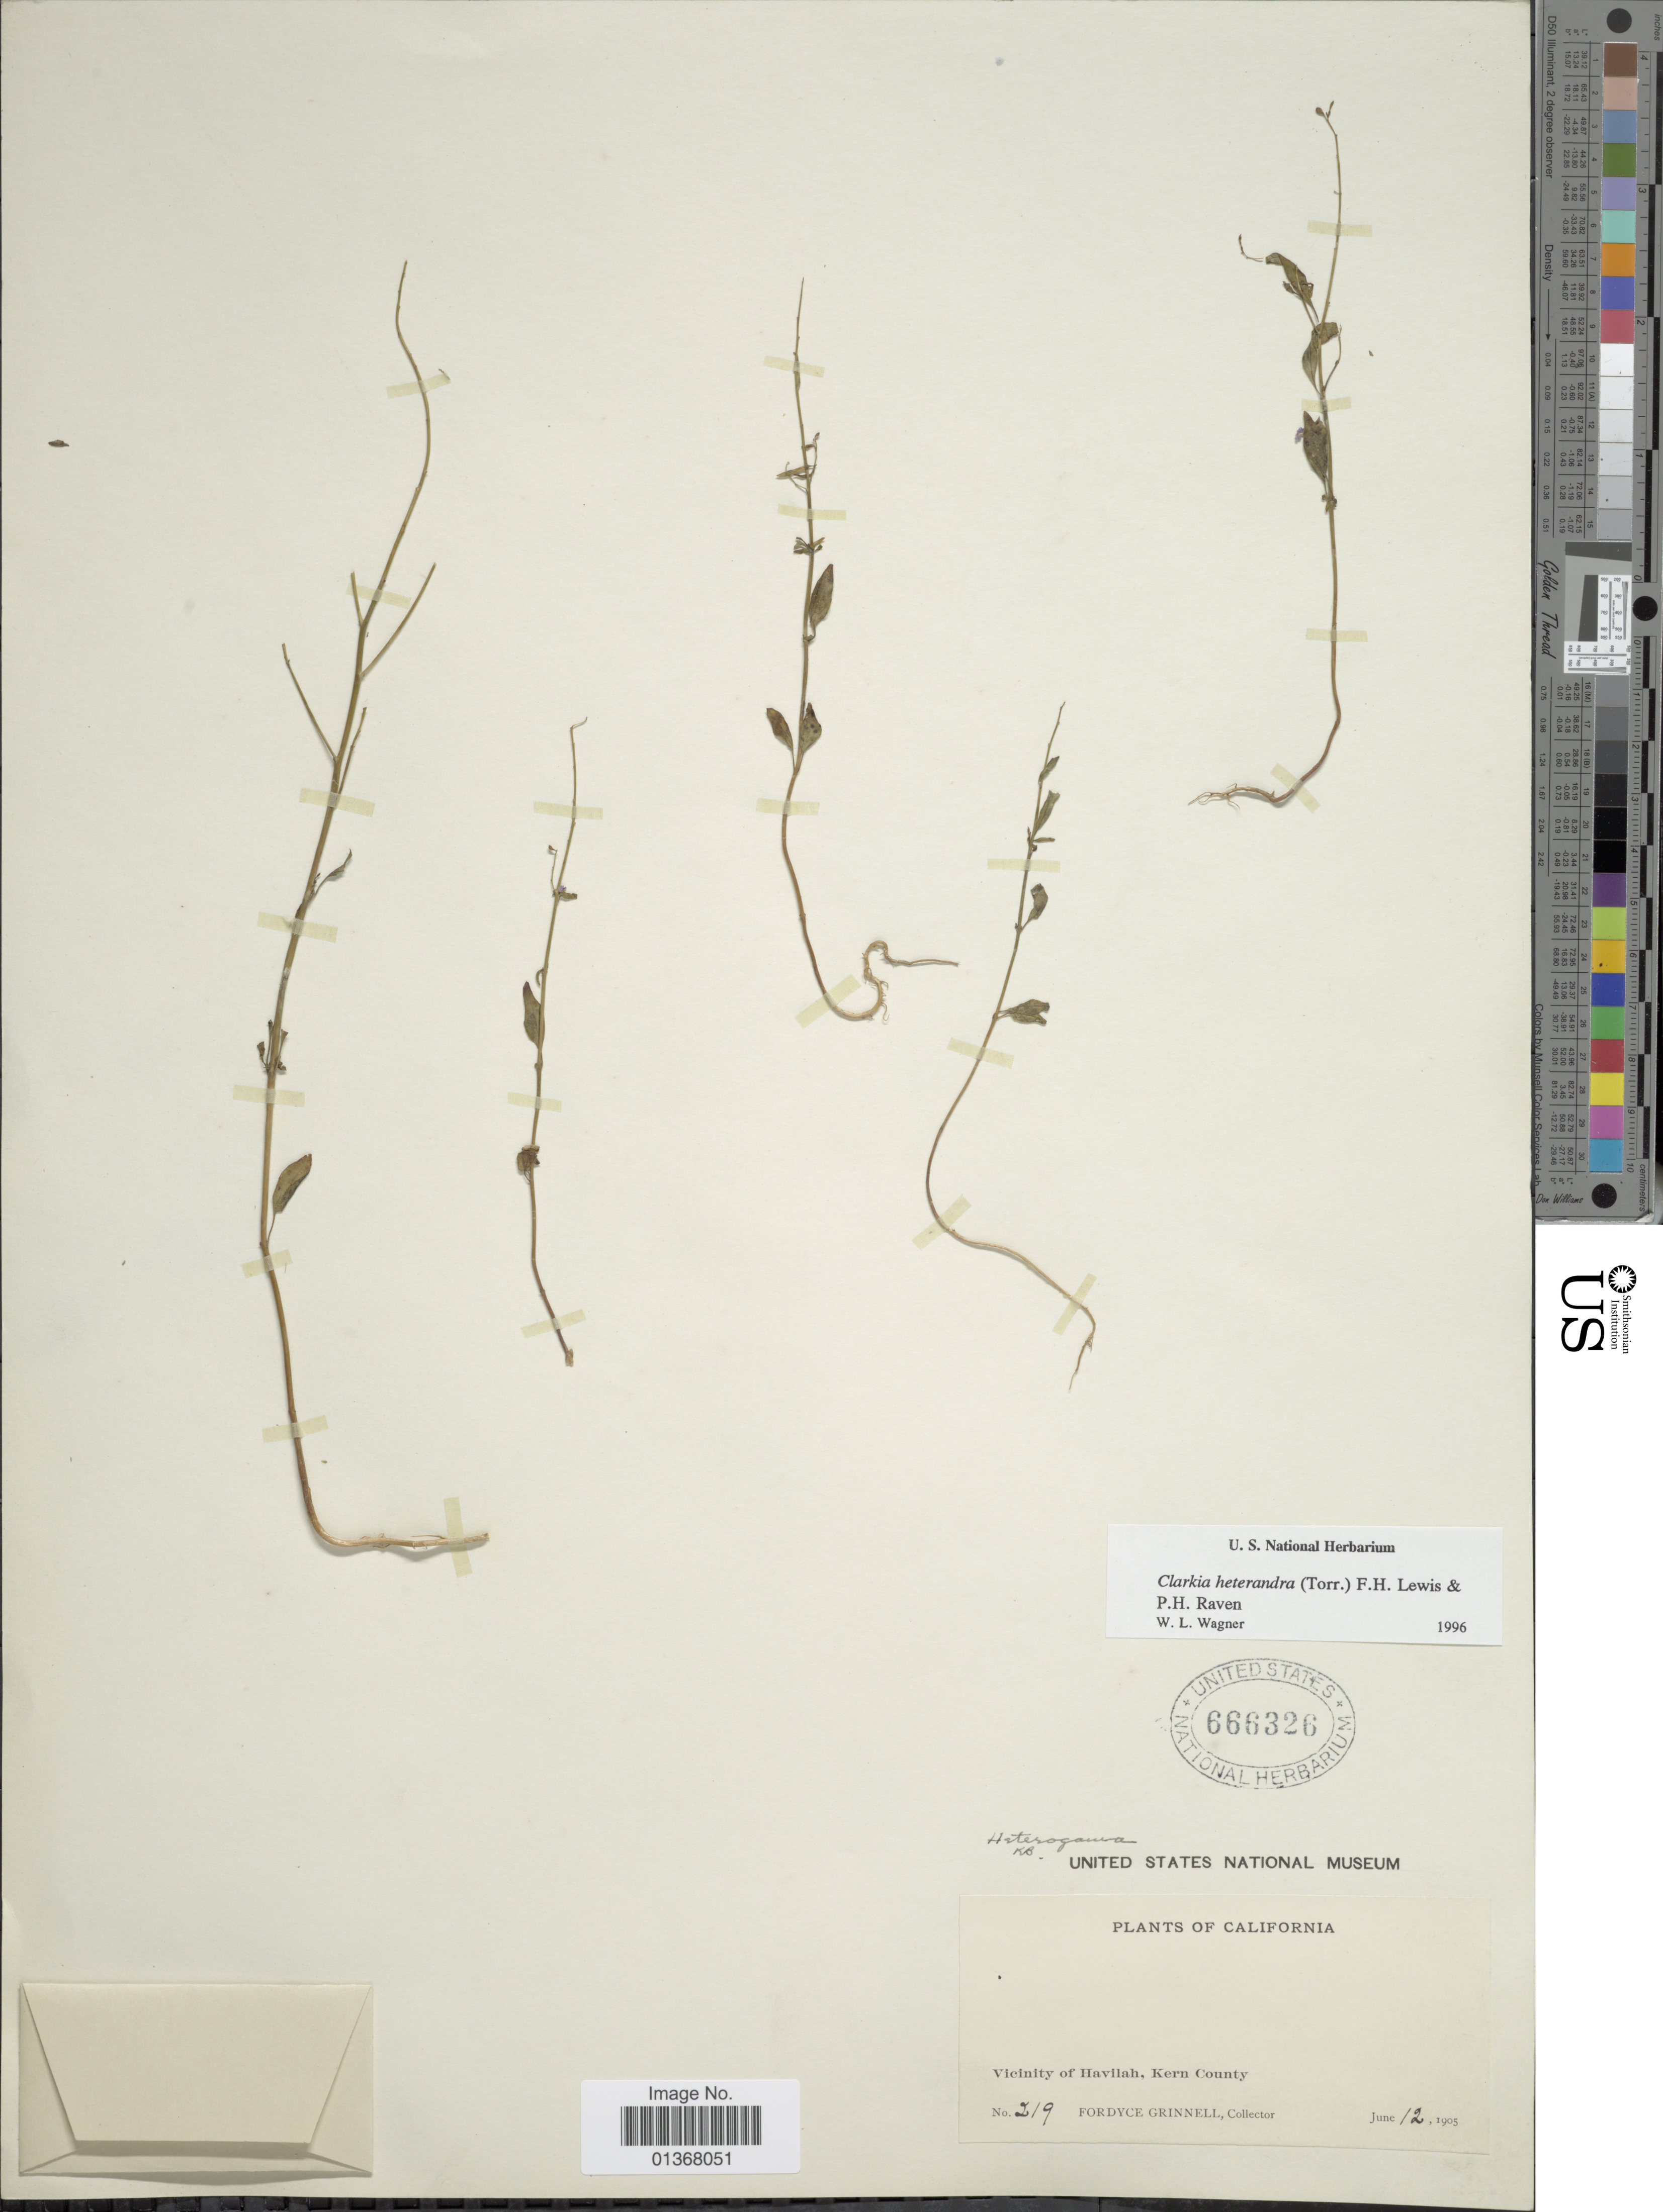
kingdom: Plantae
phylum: Tracheophyta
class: Magnoliopsida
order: Myrtales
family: Onagraceae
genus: Clarkia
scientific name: Clarkia heterandra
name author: (Torr.) F. H. Lewis & P.H. Raven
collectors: F. Grinnell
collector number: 219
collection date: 1905-06-12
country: United States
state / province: California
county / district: Kern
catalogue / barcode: US 666326